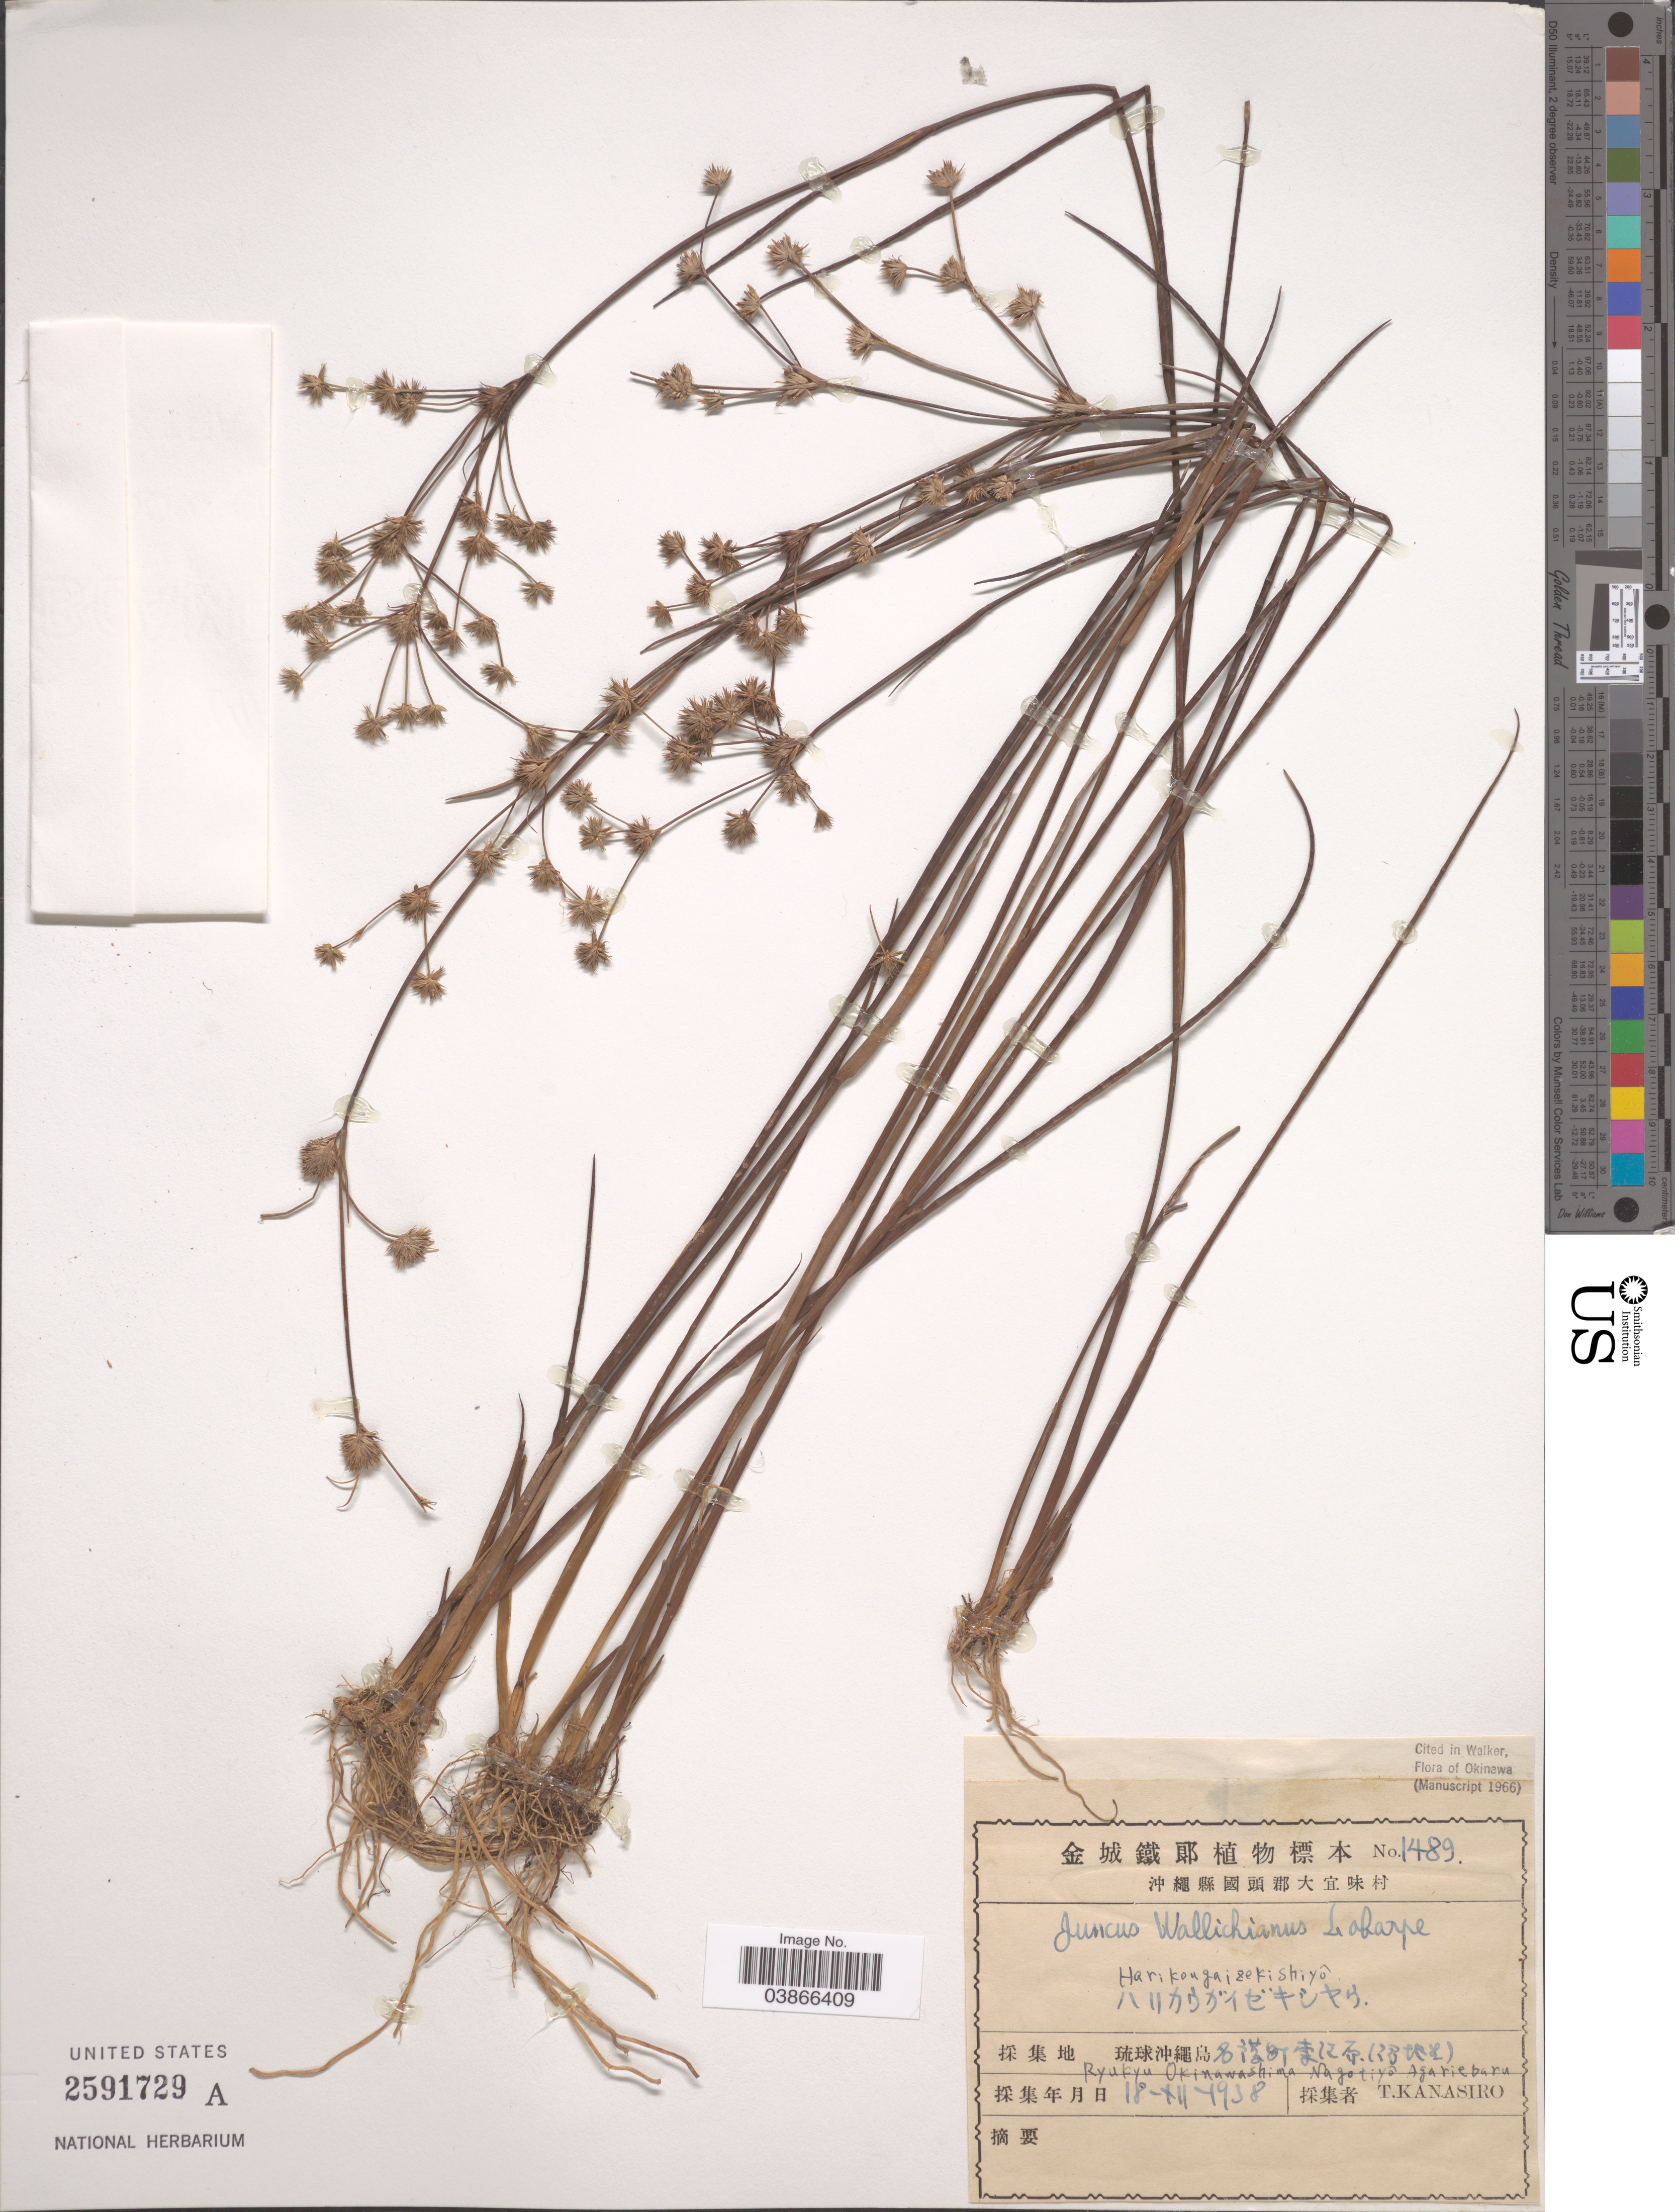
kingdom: Plantae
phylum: Tracheophyta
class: Liliopsida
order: Poales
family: Juncaceae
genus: Juncus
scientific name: Juncus wallichianus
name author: Laharpe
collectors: T. Kanashiro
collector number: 1489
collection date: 1938-12-18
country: Japan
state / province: Okinawa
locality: Ryukyu Okinawashima Nagotiyo Agariebaru.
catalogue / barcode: US 2591729A